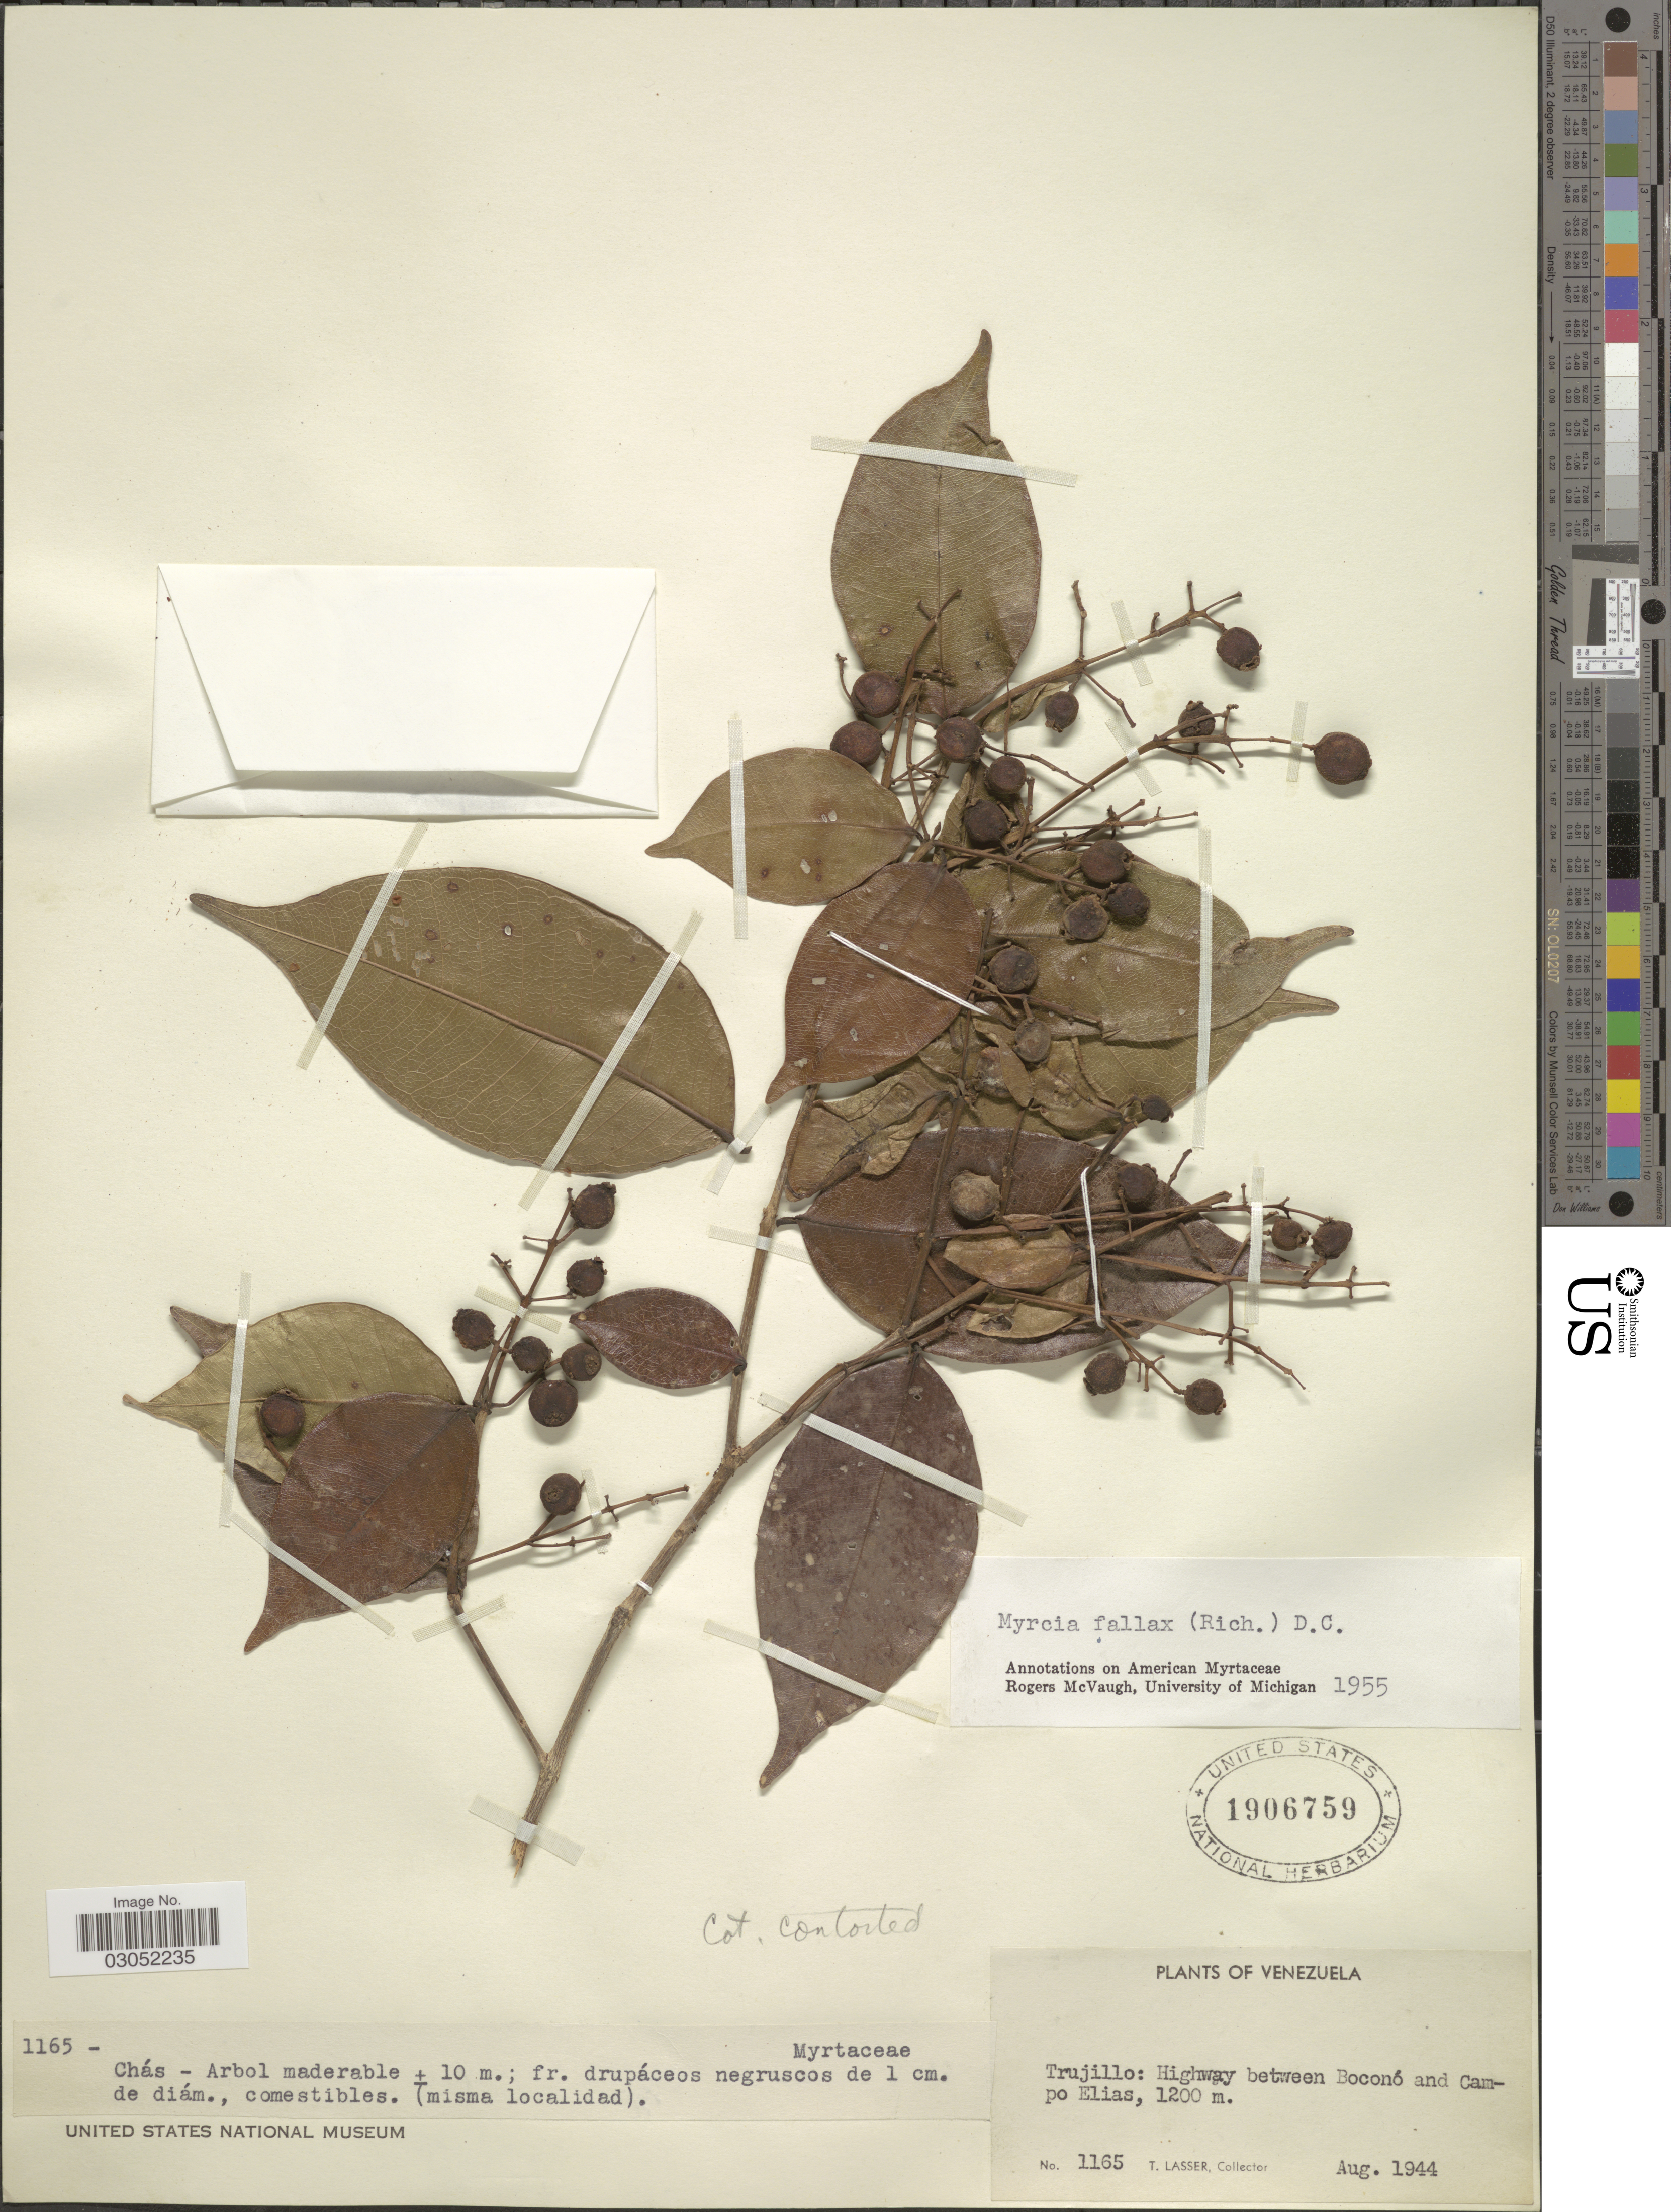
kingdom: Plantae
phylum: Tracheophyta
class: Magnoliopsida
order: Myrtales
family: Myrtaceae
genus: Myrcia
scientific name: Myrcia fallax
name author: (Rich.) DC.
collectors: T. Lasser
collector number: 1165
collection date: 1944-08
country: Venezuela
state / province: Trujillo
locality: Highway between Boconó and Campo Elias. Chás [unsure placement]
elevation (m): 1200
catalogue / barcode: US 1906759